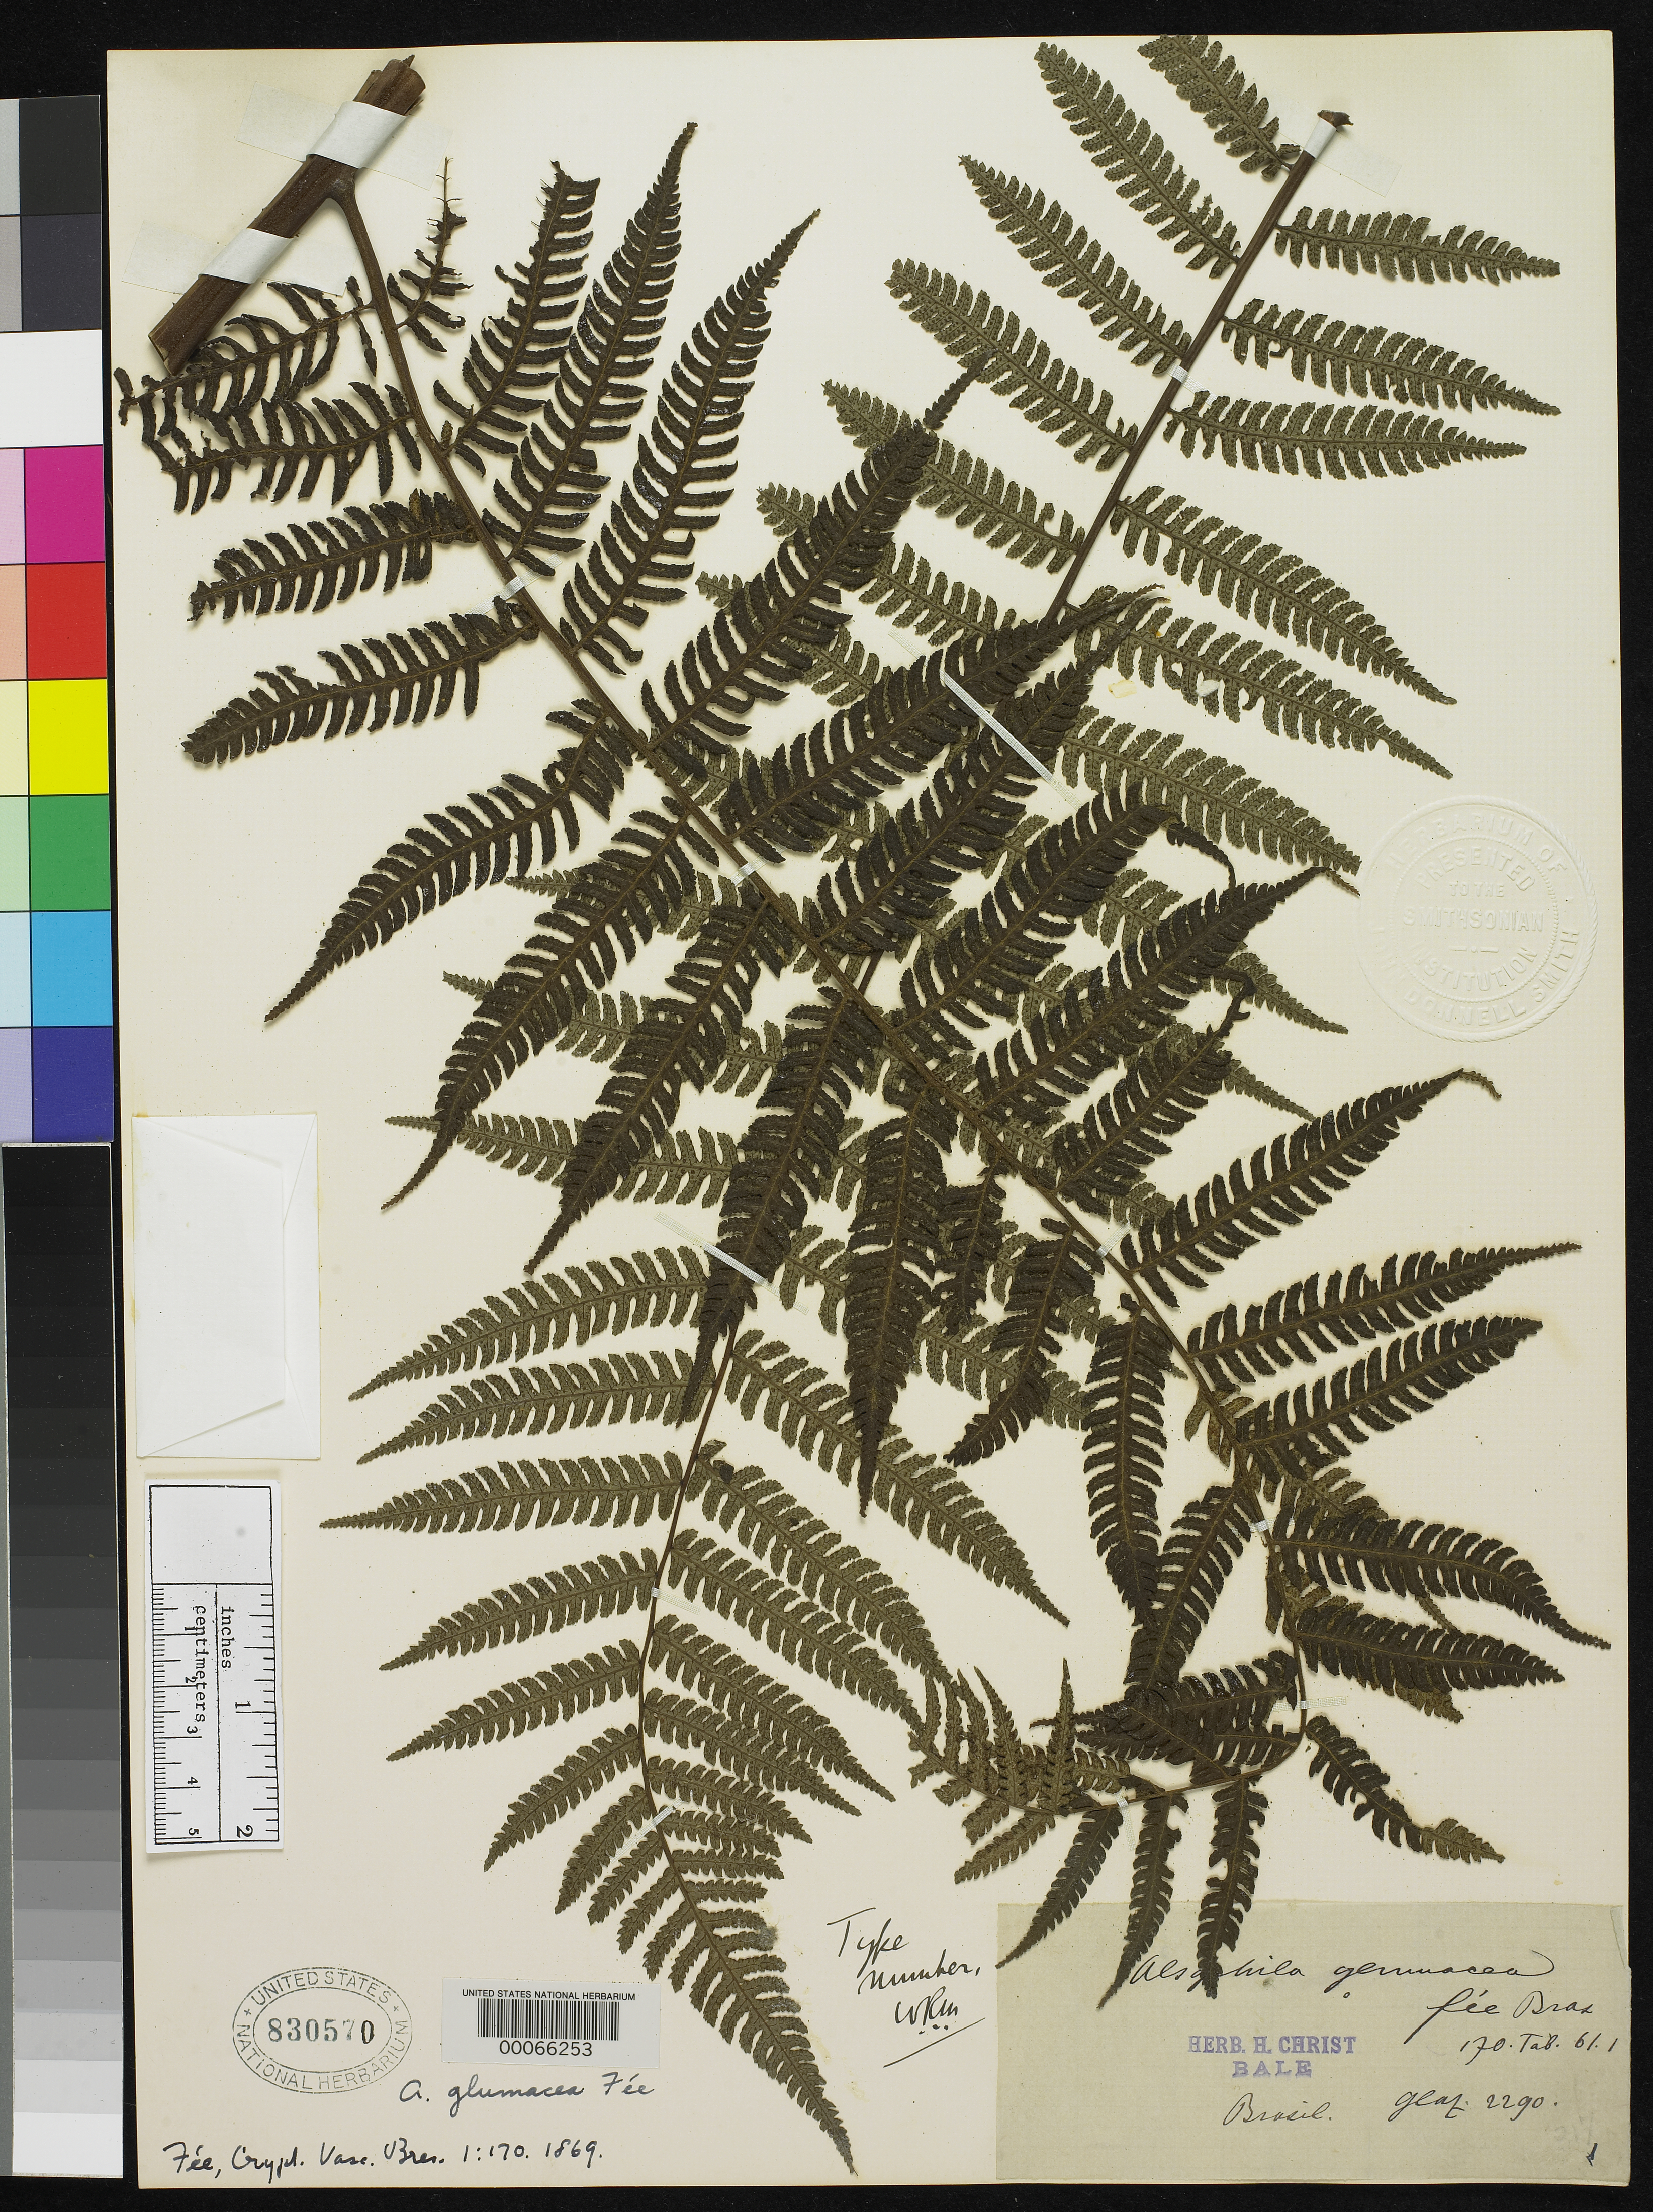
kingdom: Plantae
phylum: Tracheophyta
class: Polypodiopsida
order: Cyatheales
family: Cyatheaceae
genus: Alsophila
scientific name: Alsophila glumacea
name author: Fée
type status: Type Collection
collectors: A. F. M. Glaziou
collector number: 2290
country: Brazil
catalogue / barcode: US 830570